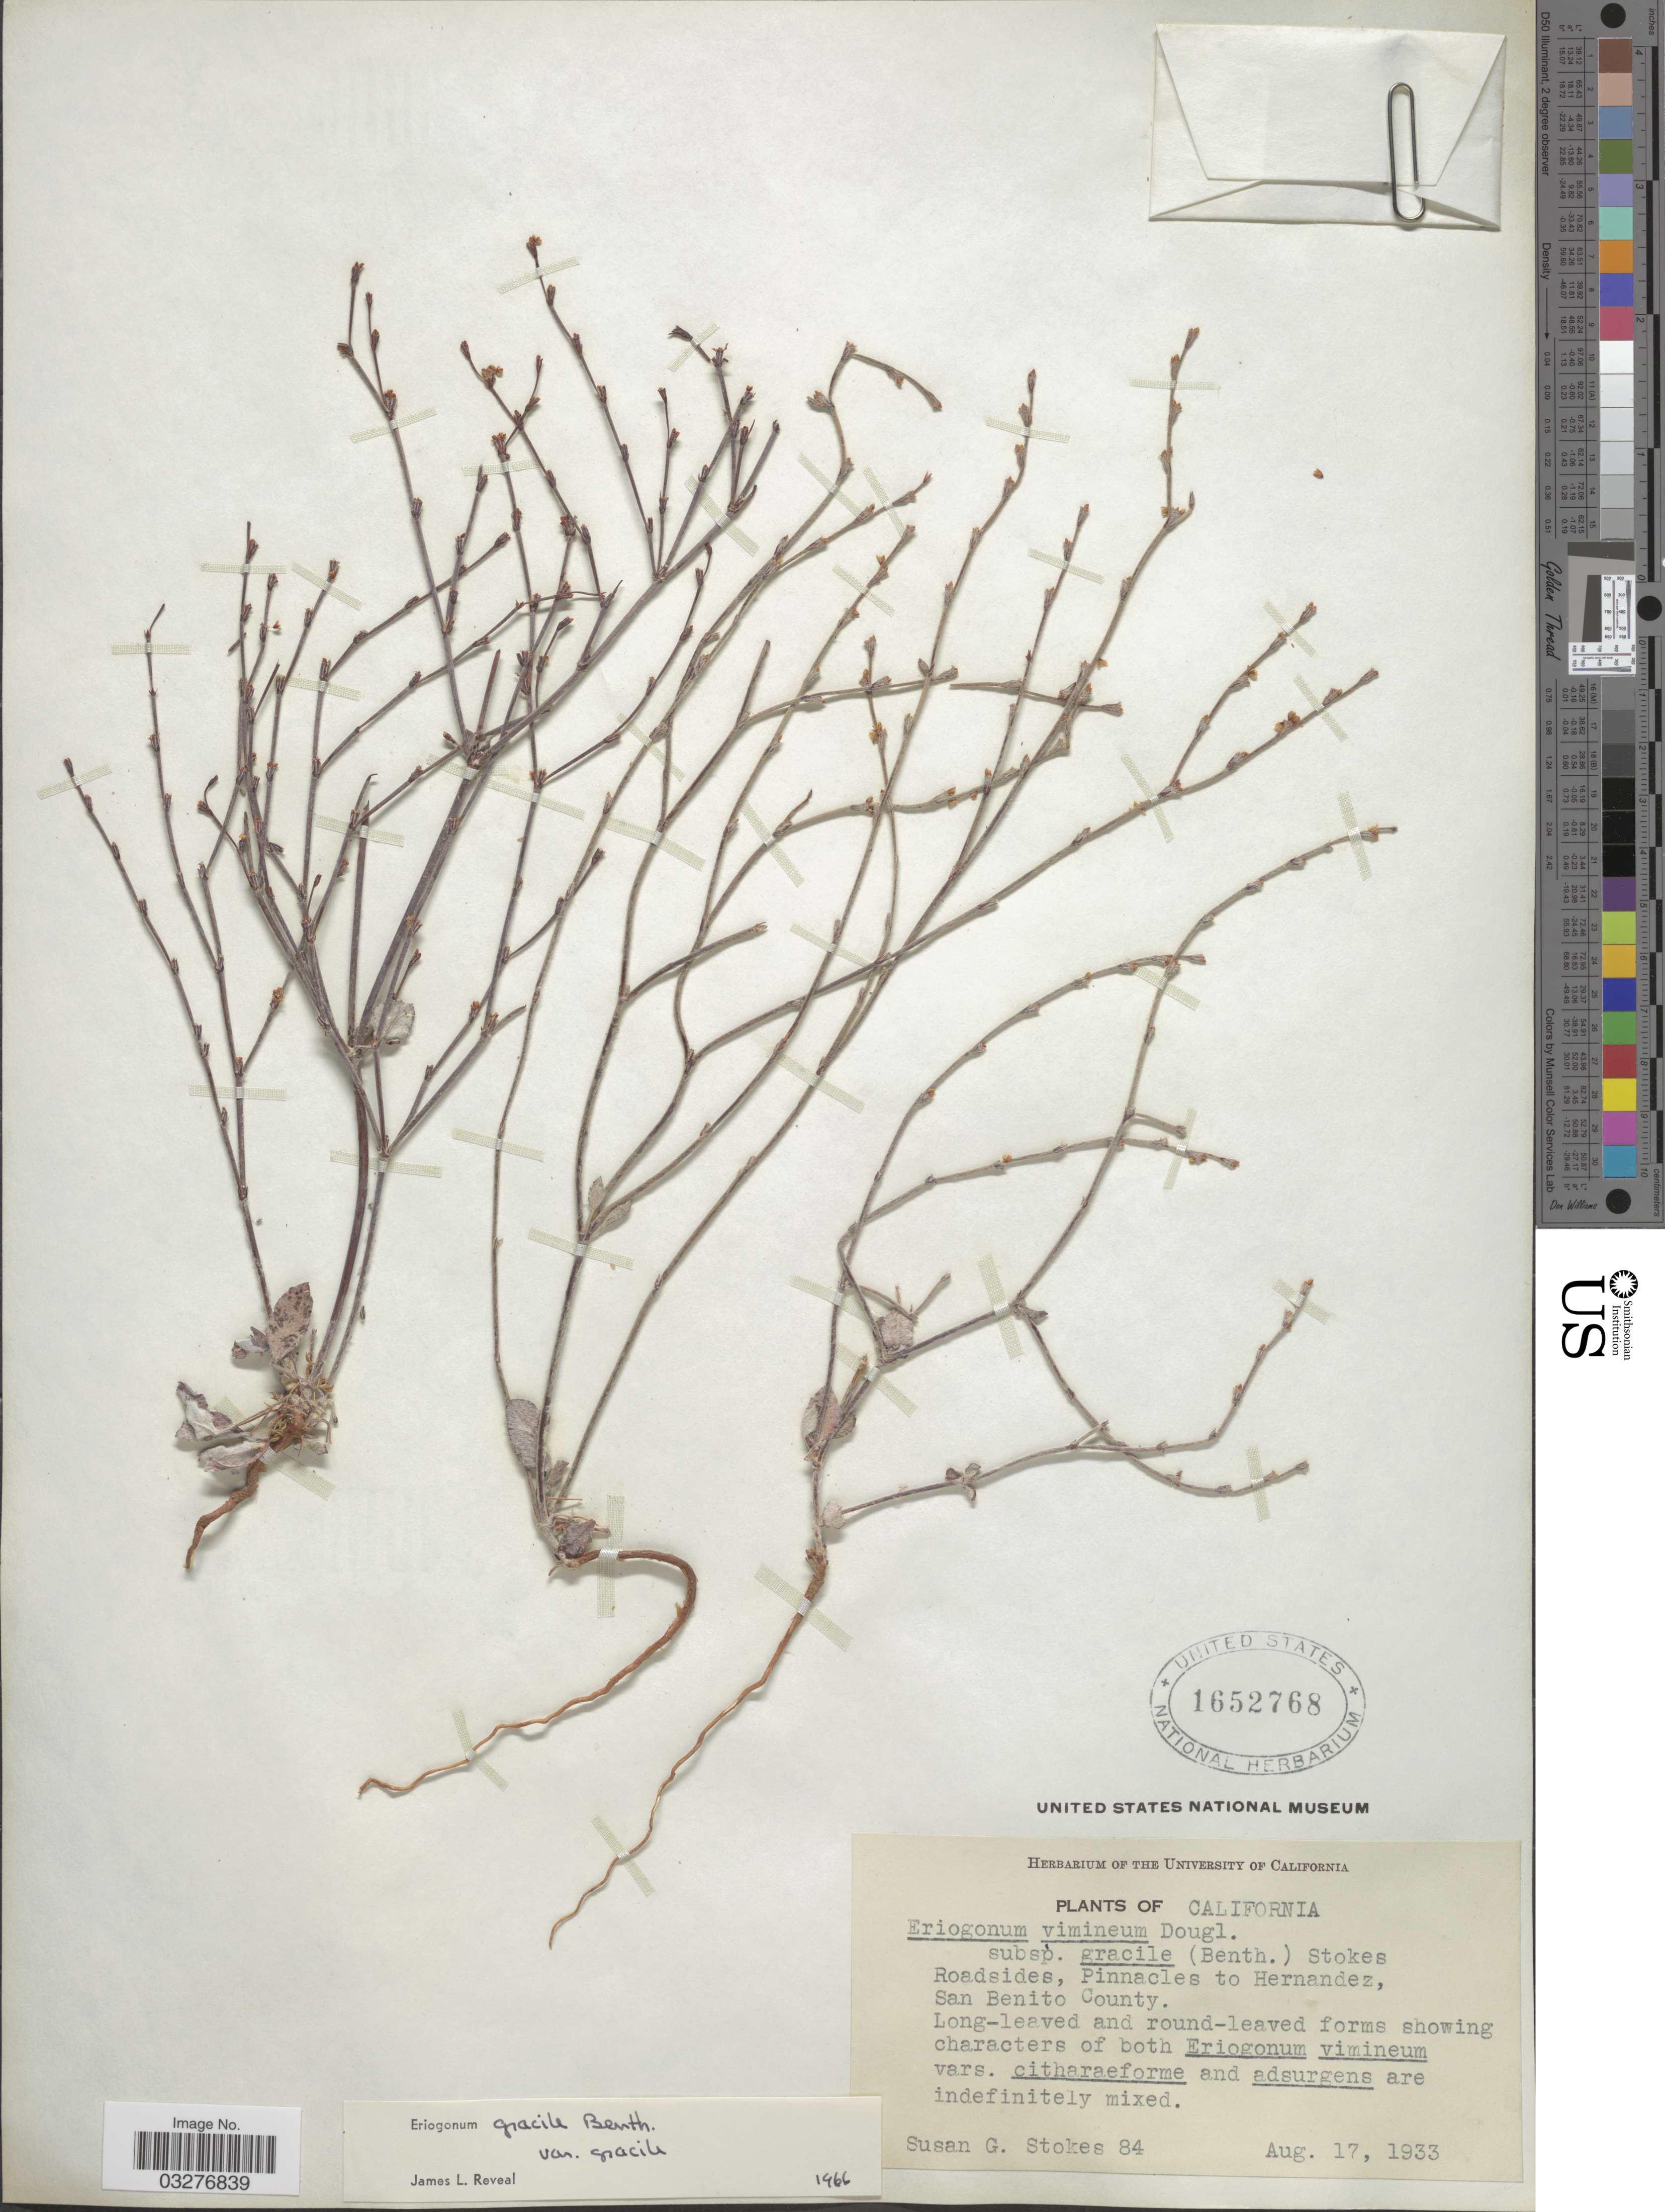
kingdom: Plantae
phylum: Tracheophyta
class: Magnoliopsida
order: Caryophyllales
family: Polygonaceae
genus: Eriogonum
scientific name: Eriogonum gracile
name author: Benth.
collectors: S. G. Stokes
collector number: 84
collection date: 1933-08-17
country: United States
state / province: California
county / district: San Benito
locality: Roadsides, Pinnacles to Hernandez, San Benito County.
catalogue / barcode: US 1652768